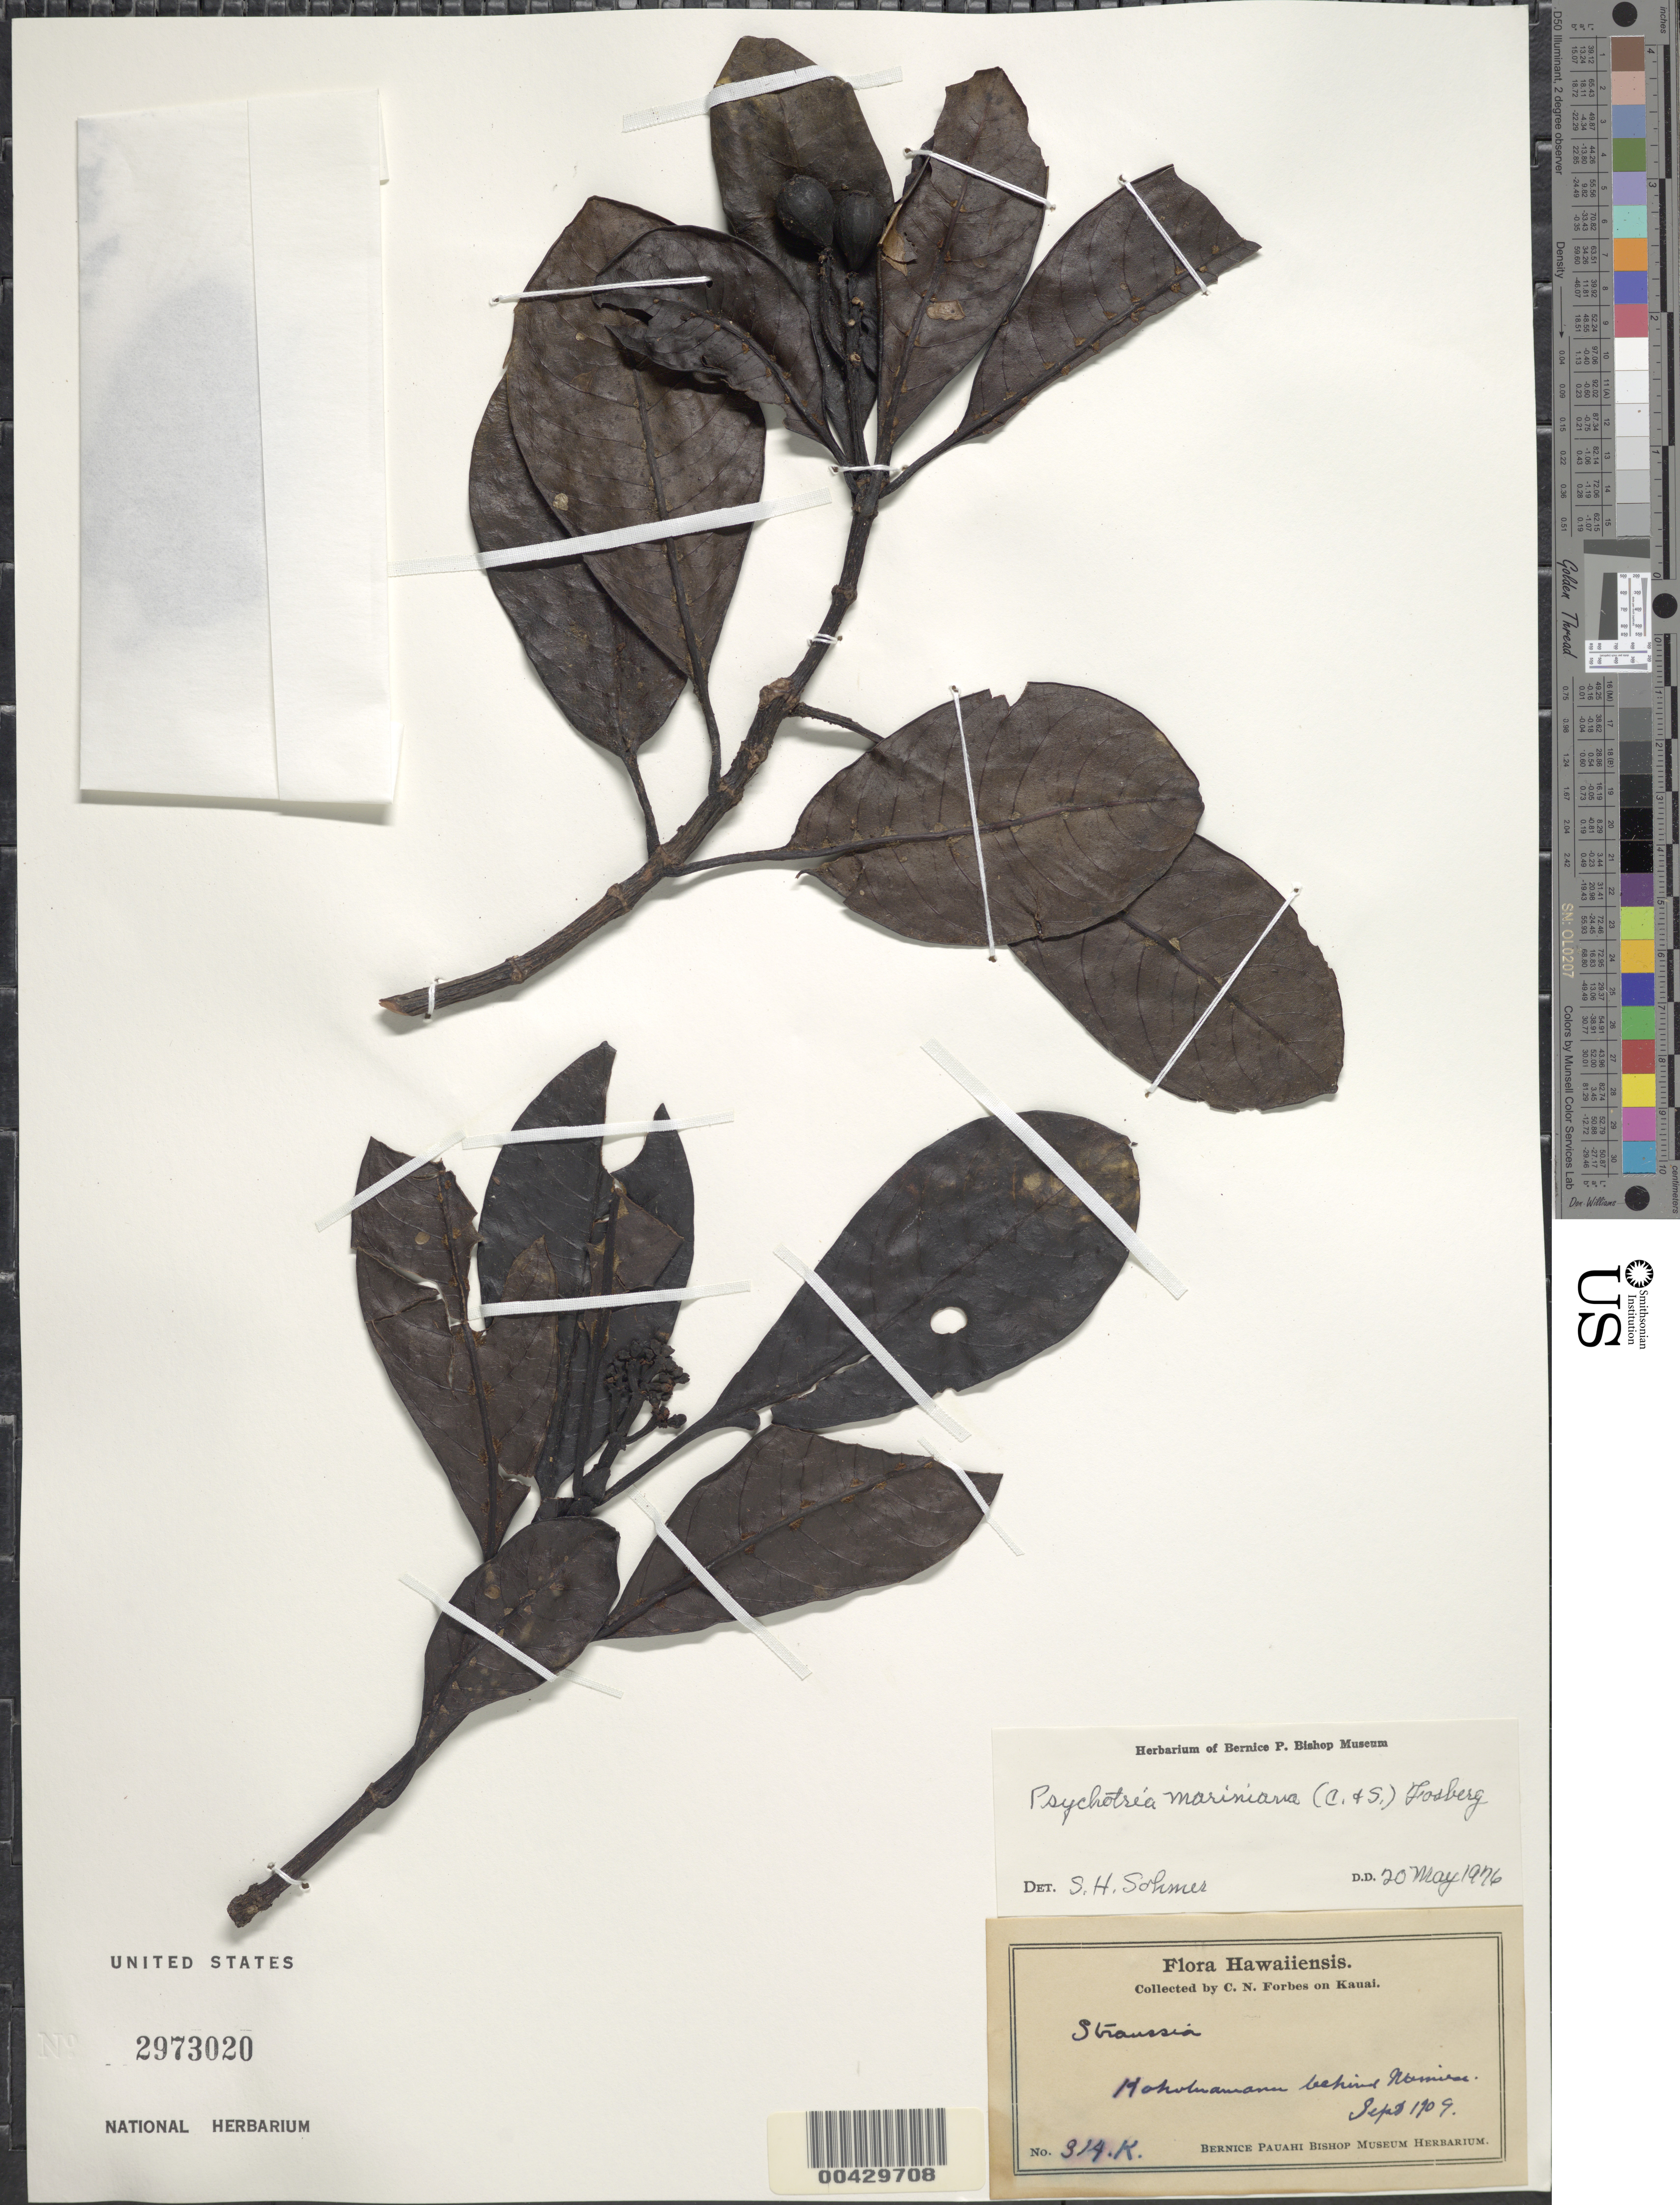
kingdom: Plantae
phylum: Tracheophyta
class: Magnoliopsida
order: Gentianales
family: Rubiaceae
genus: Psychotria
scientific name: Psychotria mariniana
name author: (Cham. & Schltdl.) Fosberg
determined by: Sohmer, S. H.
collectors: C. N. Forbes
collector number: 319.K.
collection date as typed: Sep 1909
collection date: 1909-09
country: United States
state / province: Hawaii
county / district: Kauai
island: Kaua'i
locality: Kaholuamanu, behind Waimea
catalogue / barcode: US 2973020